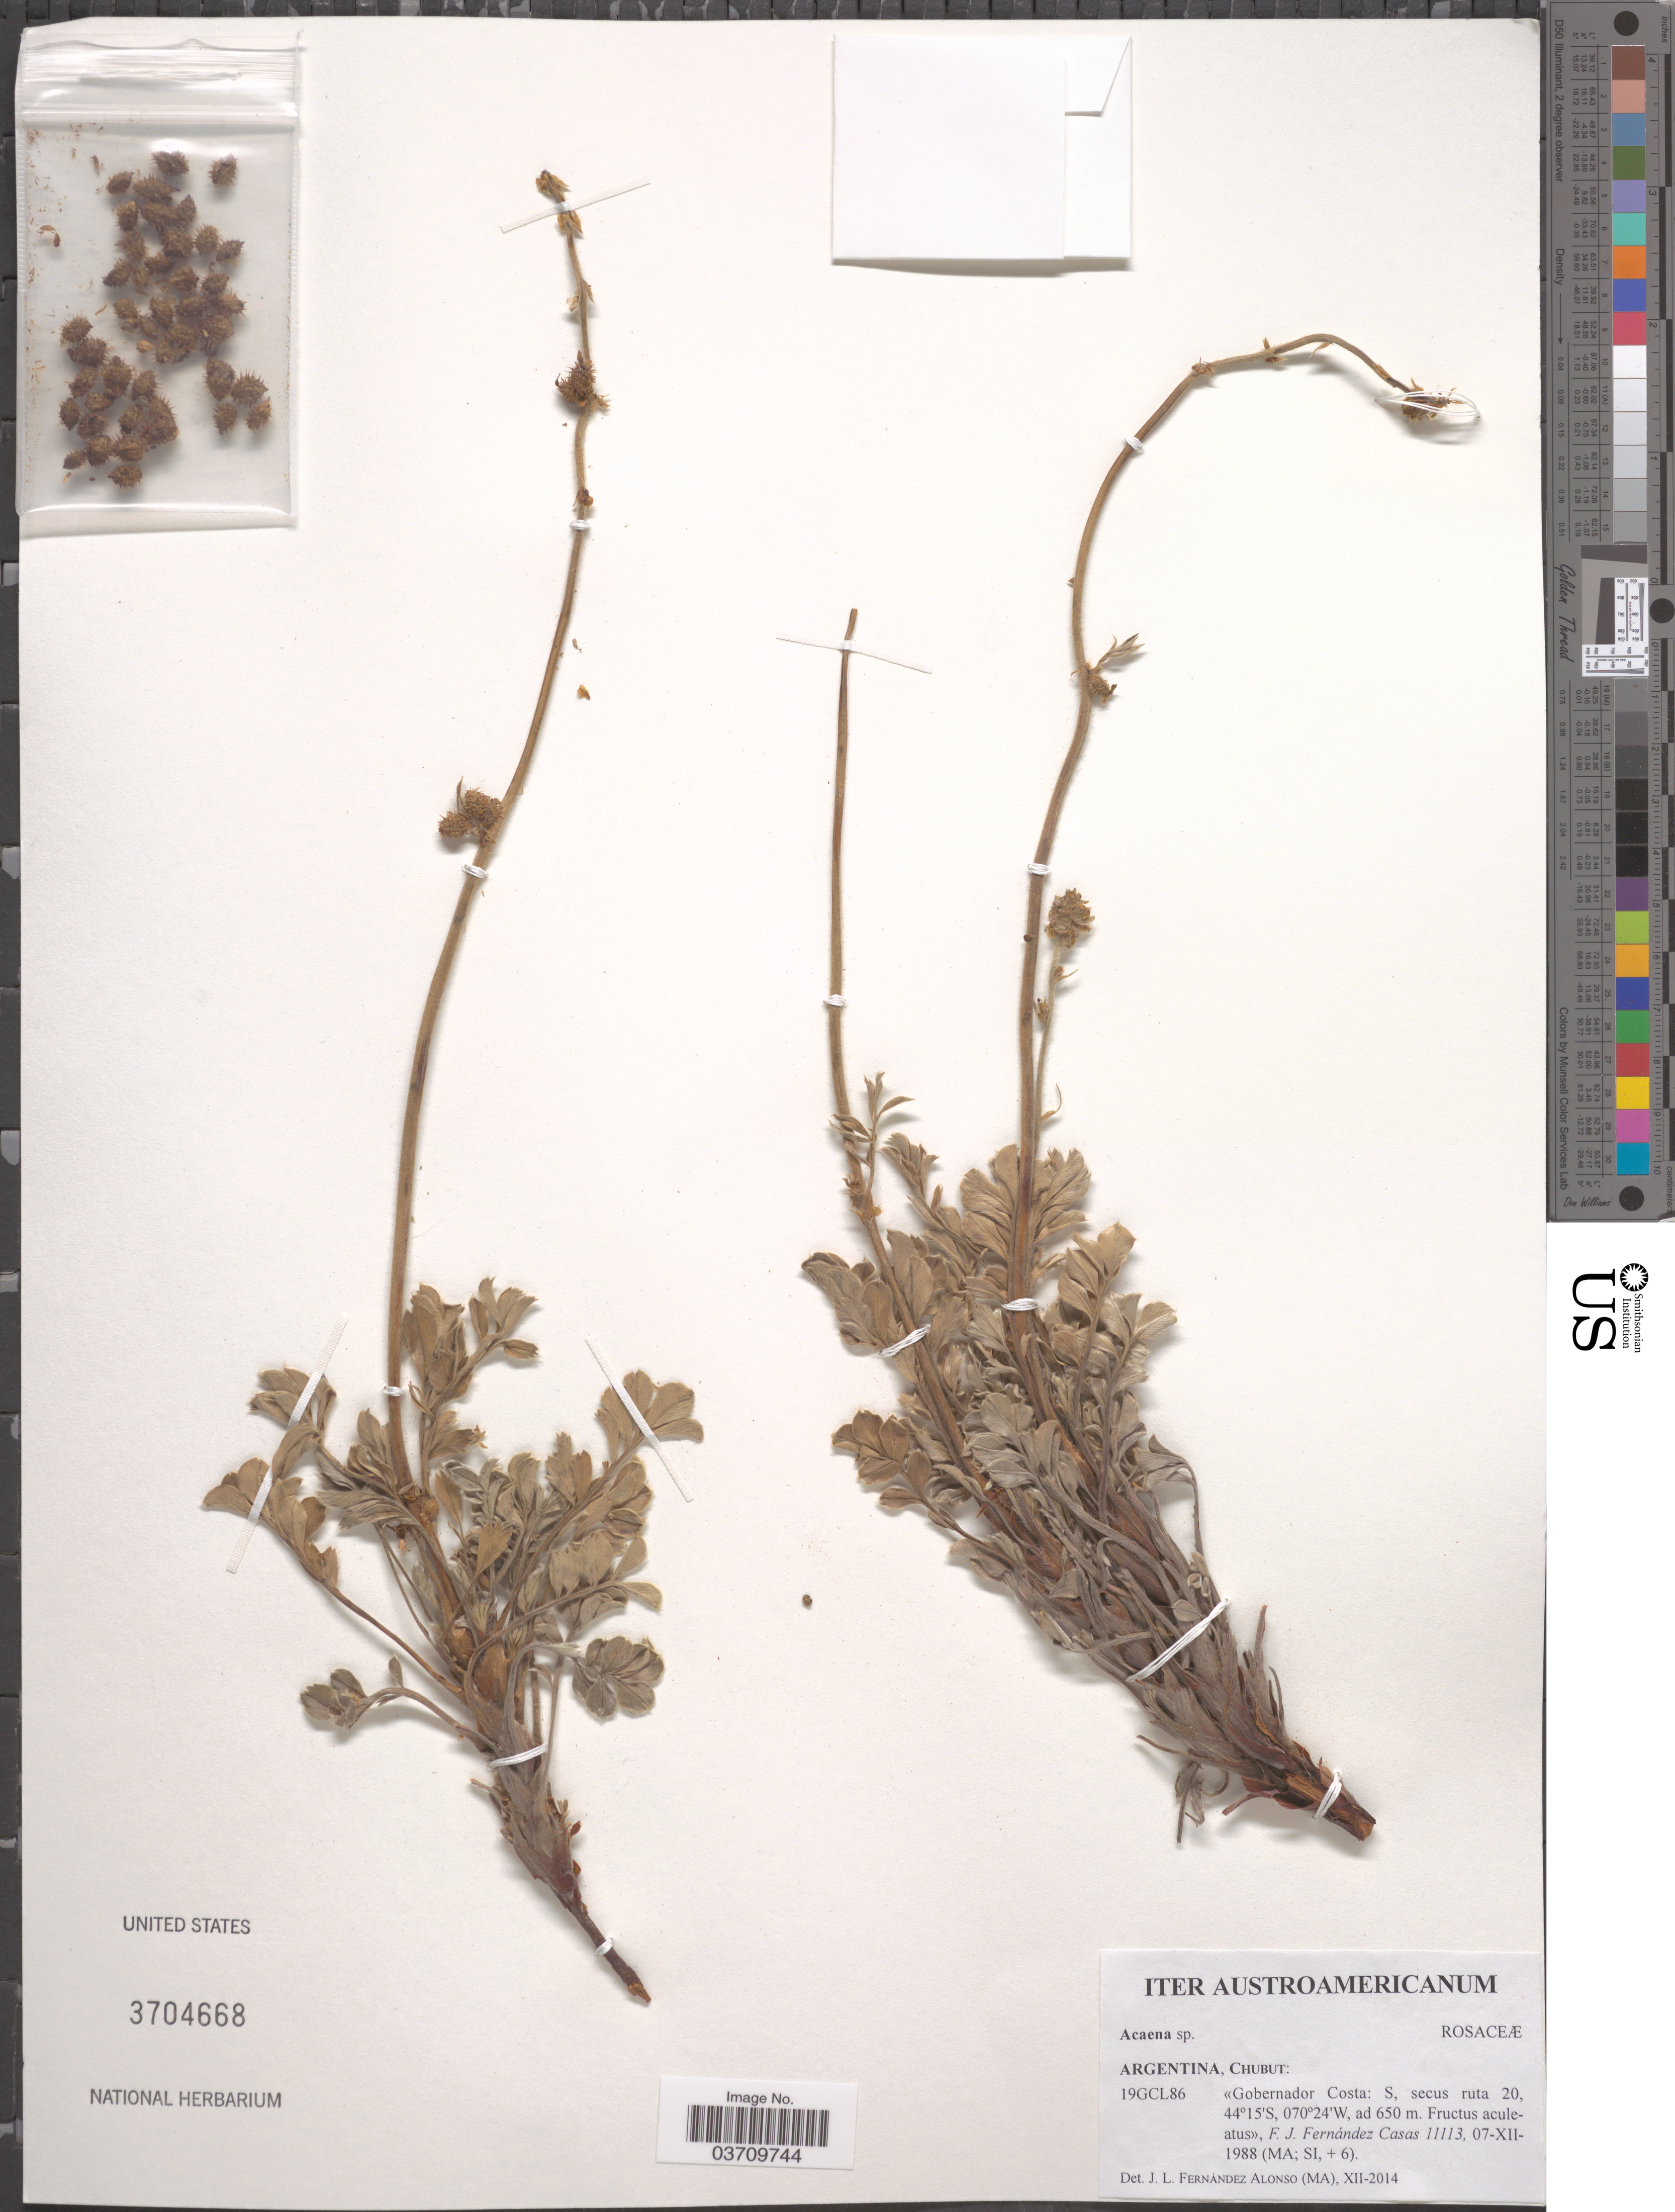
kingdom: Plantae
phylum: Tracheophyta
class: Magnoliopsida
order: Rosales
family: Rosaceae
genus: Acaena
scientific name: Acaena sp.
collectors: F. Casas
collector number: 11113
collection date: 1988-12-07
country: Argentina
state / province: Chubut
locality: Iter Austroamericanum. 19GCL86 [unsure placement] «Gobernador Costa: S, secus ruta 20».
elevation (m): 650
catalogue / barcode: US 3704668